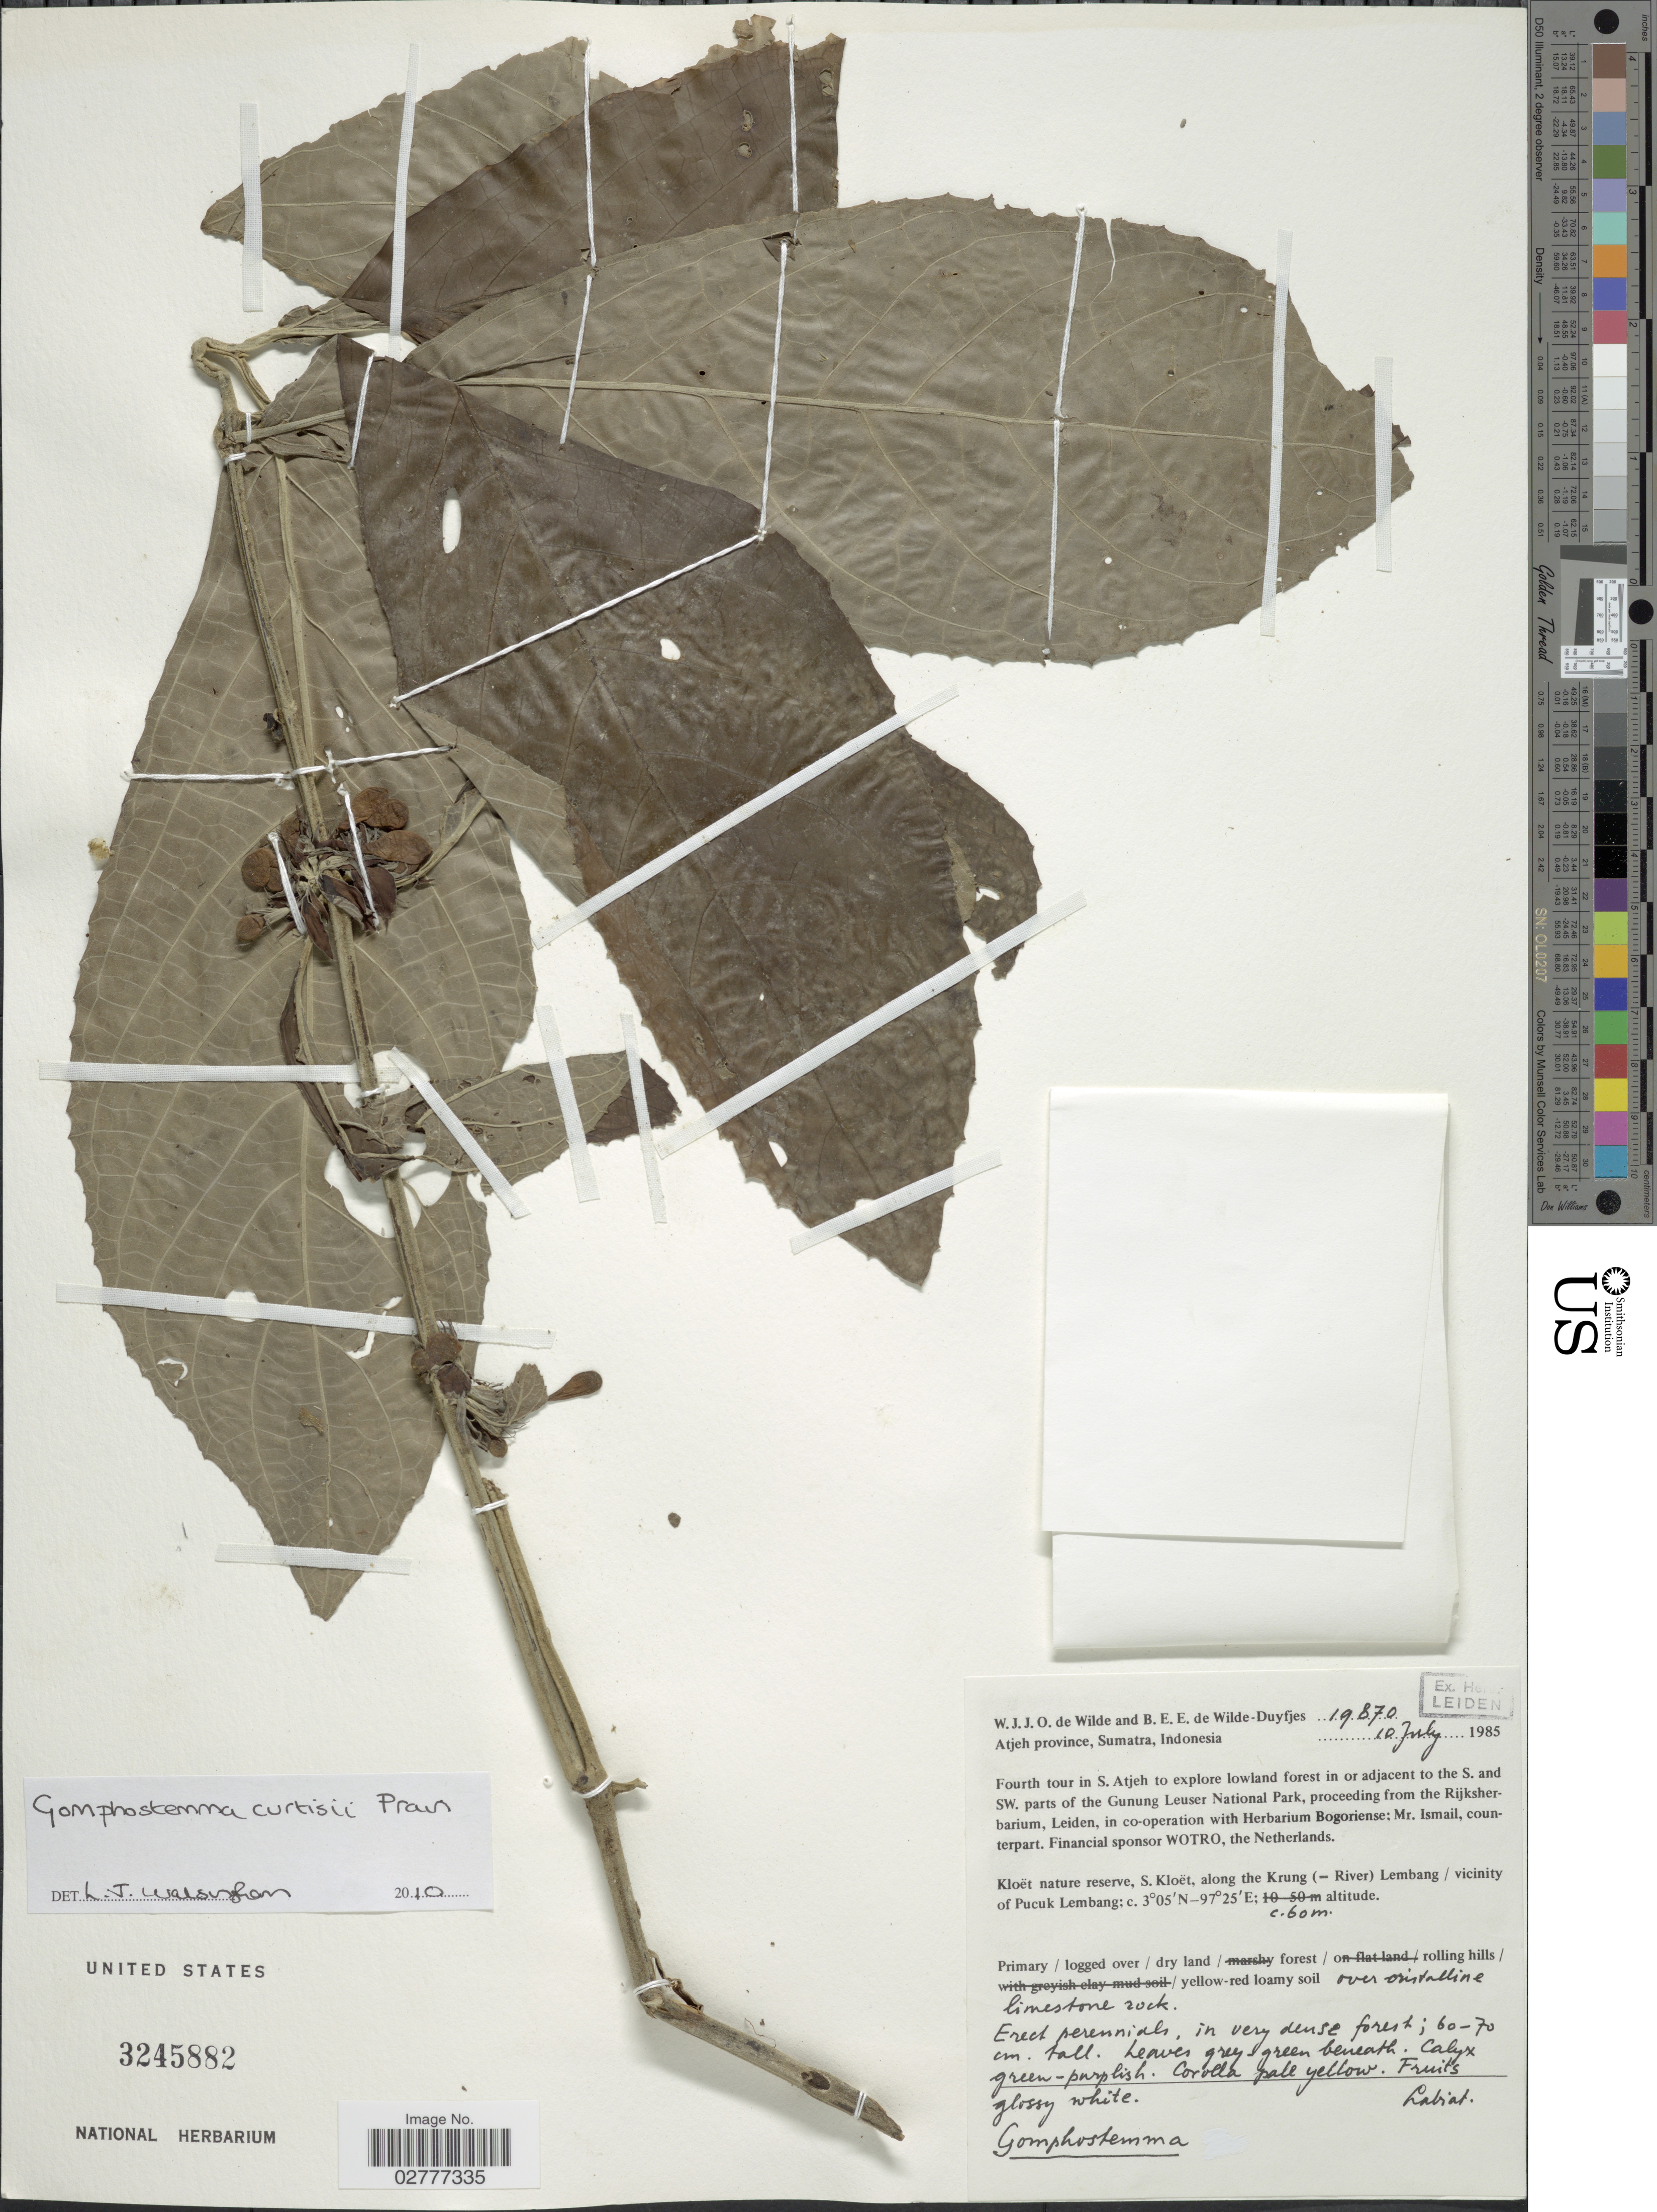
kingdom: Plantae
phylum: Tracheophyta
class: Magnoliopsida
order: Lamiales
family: Lamiaceae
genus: Gomphostemma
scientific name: Gomphostemma curtisii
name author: Prain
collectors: W. J. de Wilde & B. E. de Wilde-Duyfjes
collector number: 19870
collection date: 1985-07-10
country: Indonesia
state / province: Sumatra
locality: Atjeh province. Fourth tour in S. Atjeh to explore lowland forest in or adjacent to the S. and SW. parts of the Gunung Leuser National Park. Kloët nature reserve, S. Kloët, along the Krung(-River) Lembang / vicinity of Pucuk Lembang.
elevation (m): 60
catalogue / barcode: US 3245882